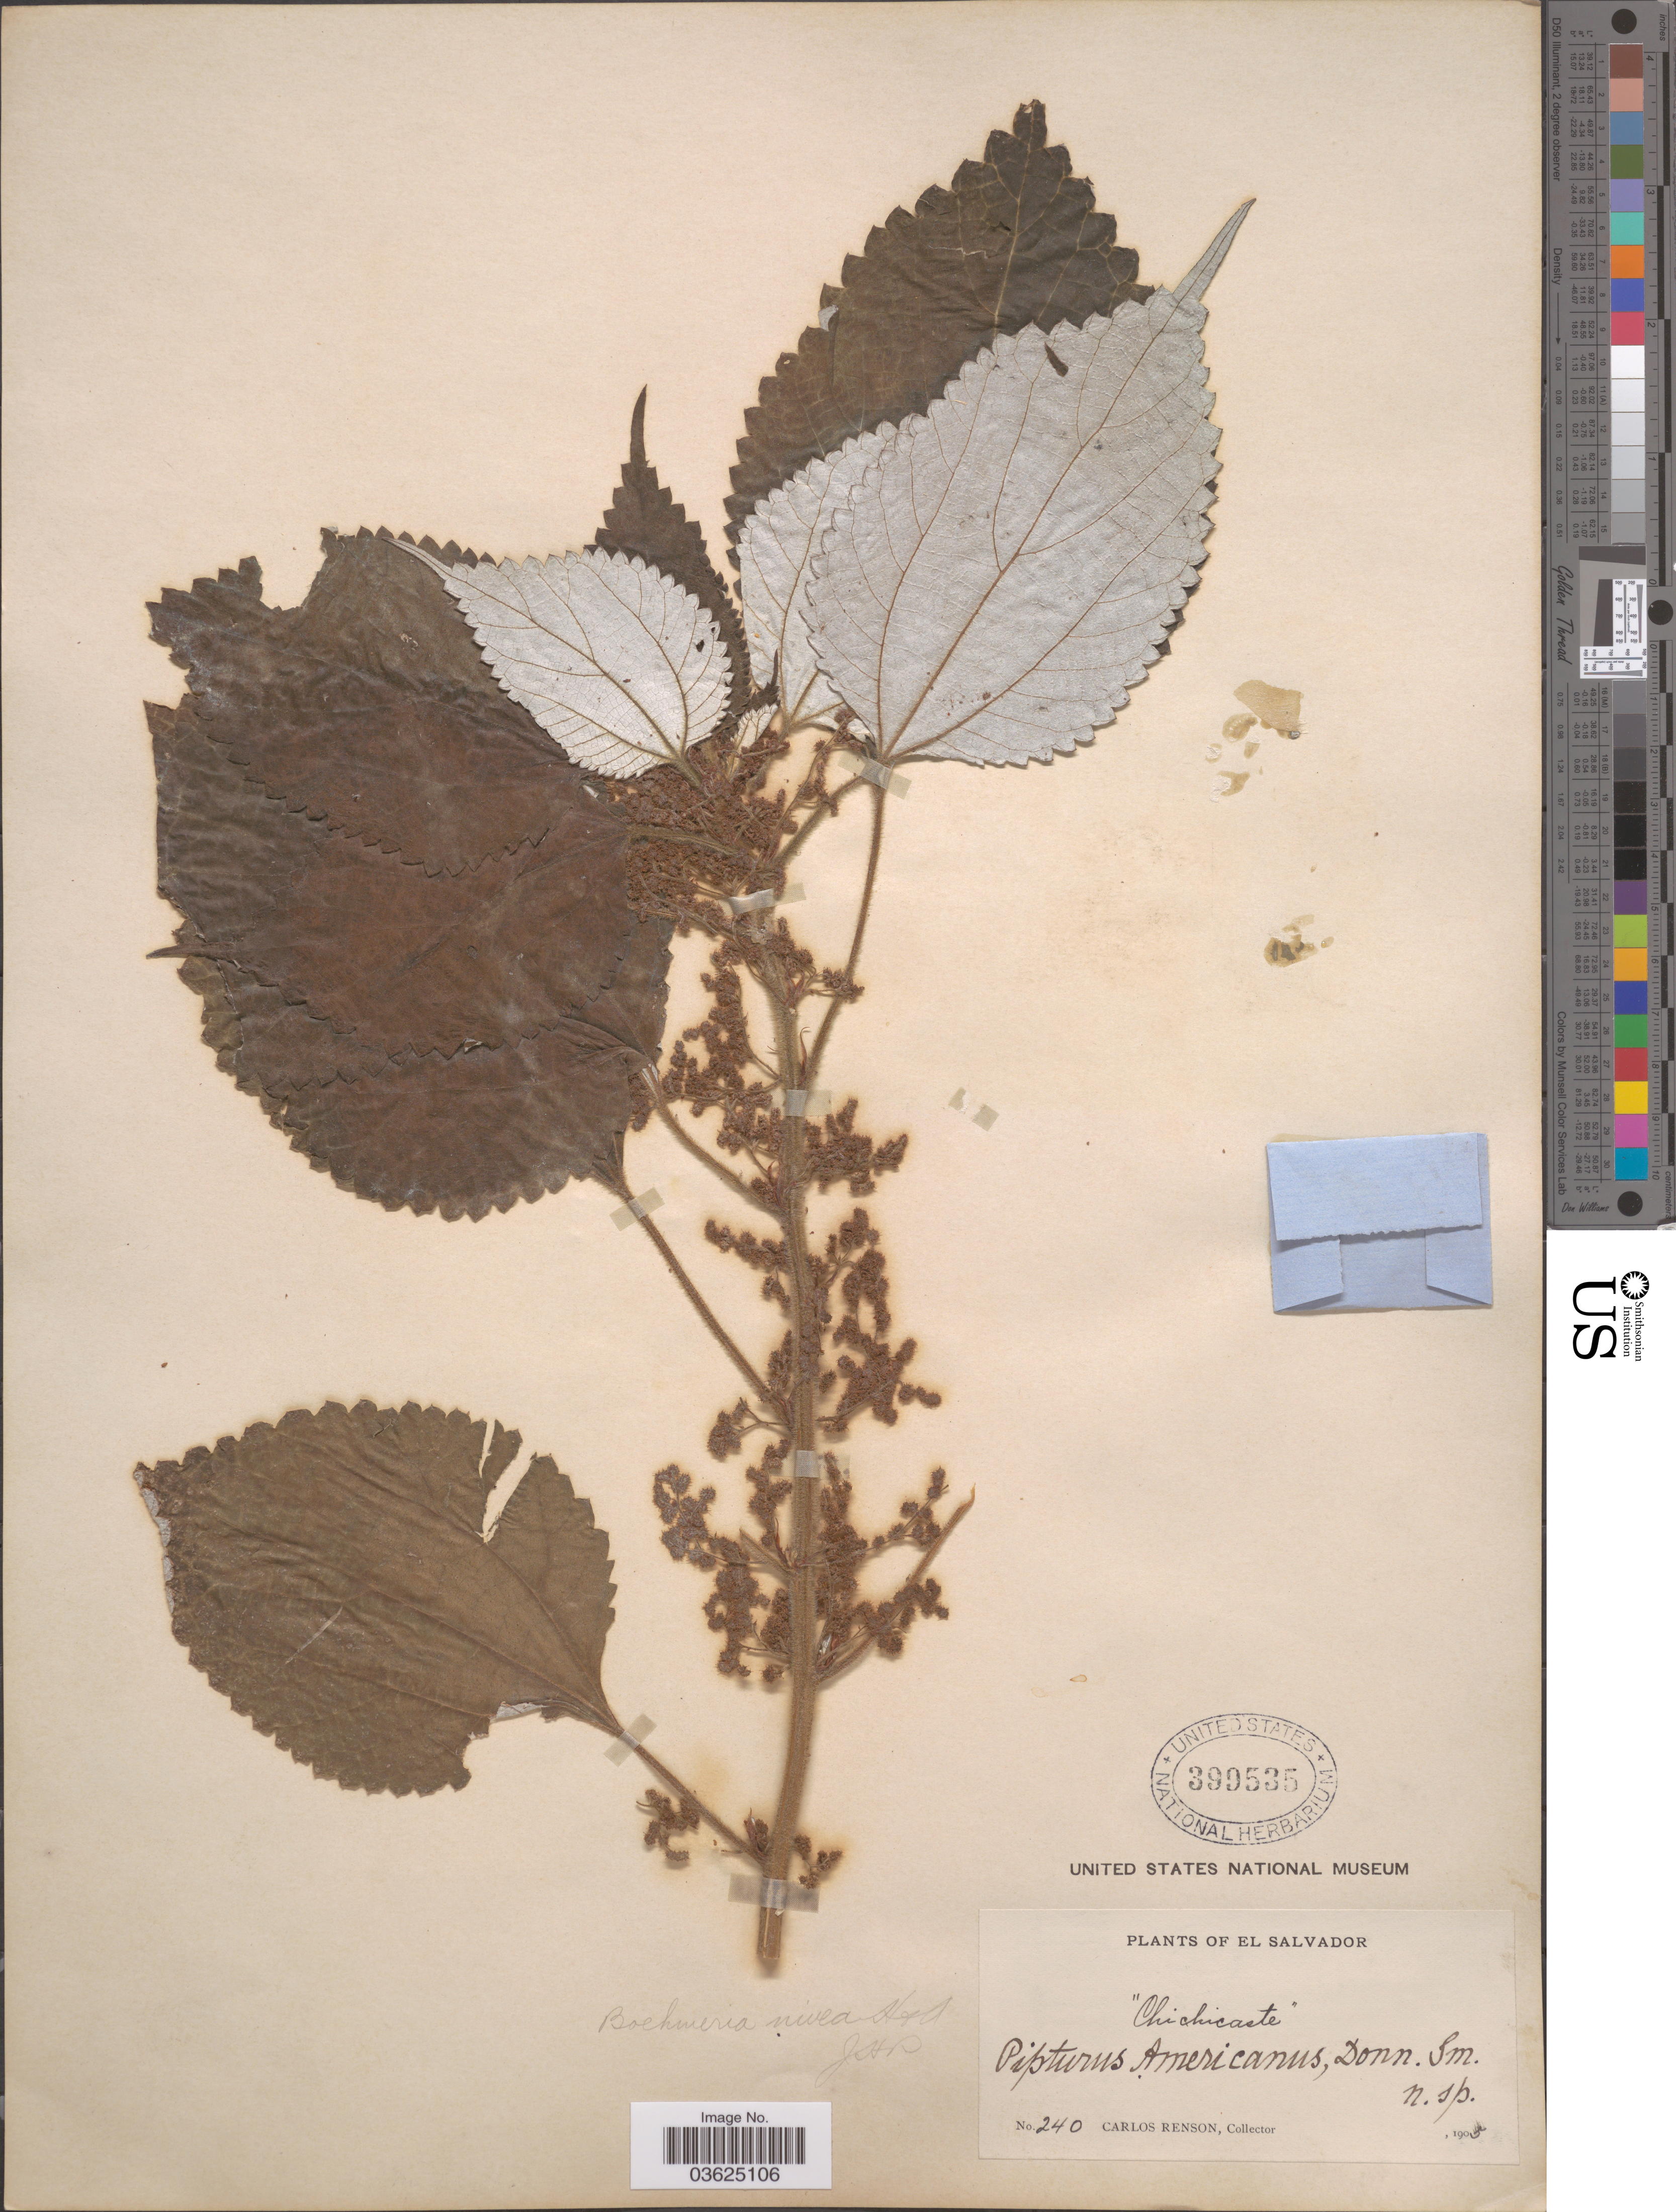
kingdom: Plantae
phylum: Tracheophyta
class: Magnoliopsida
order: Rosales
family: Urticaceae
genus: Boehmeria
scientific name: Boehmeria nivea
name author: (L.) Gaudich.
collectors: C. Renson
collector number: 240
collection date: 1905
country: El Salvador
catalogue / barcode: US 399535